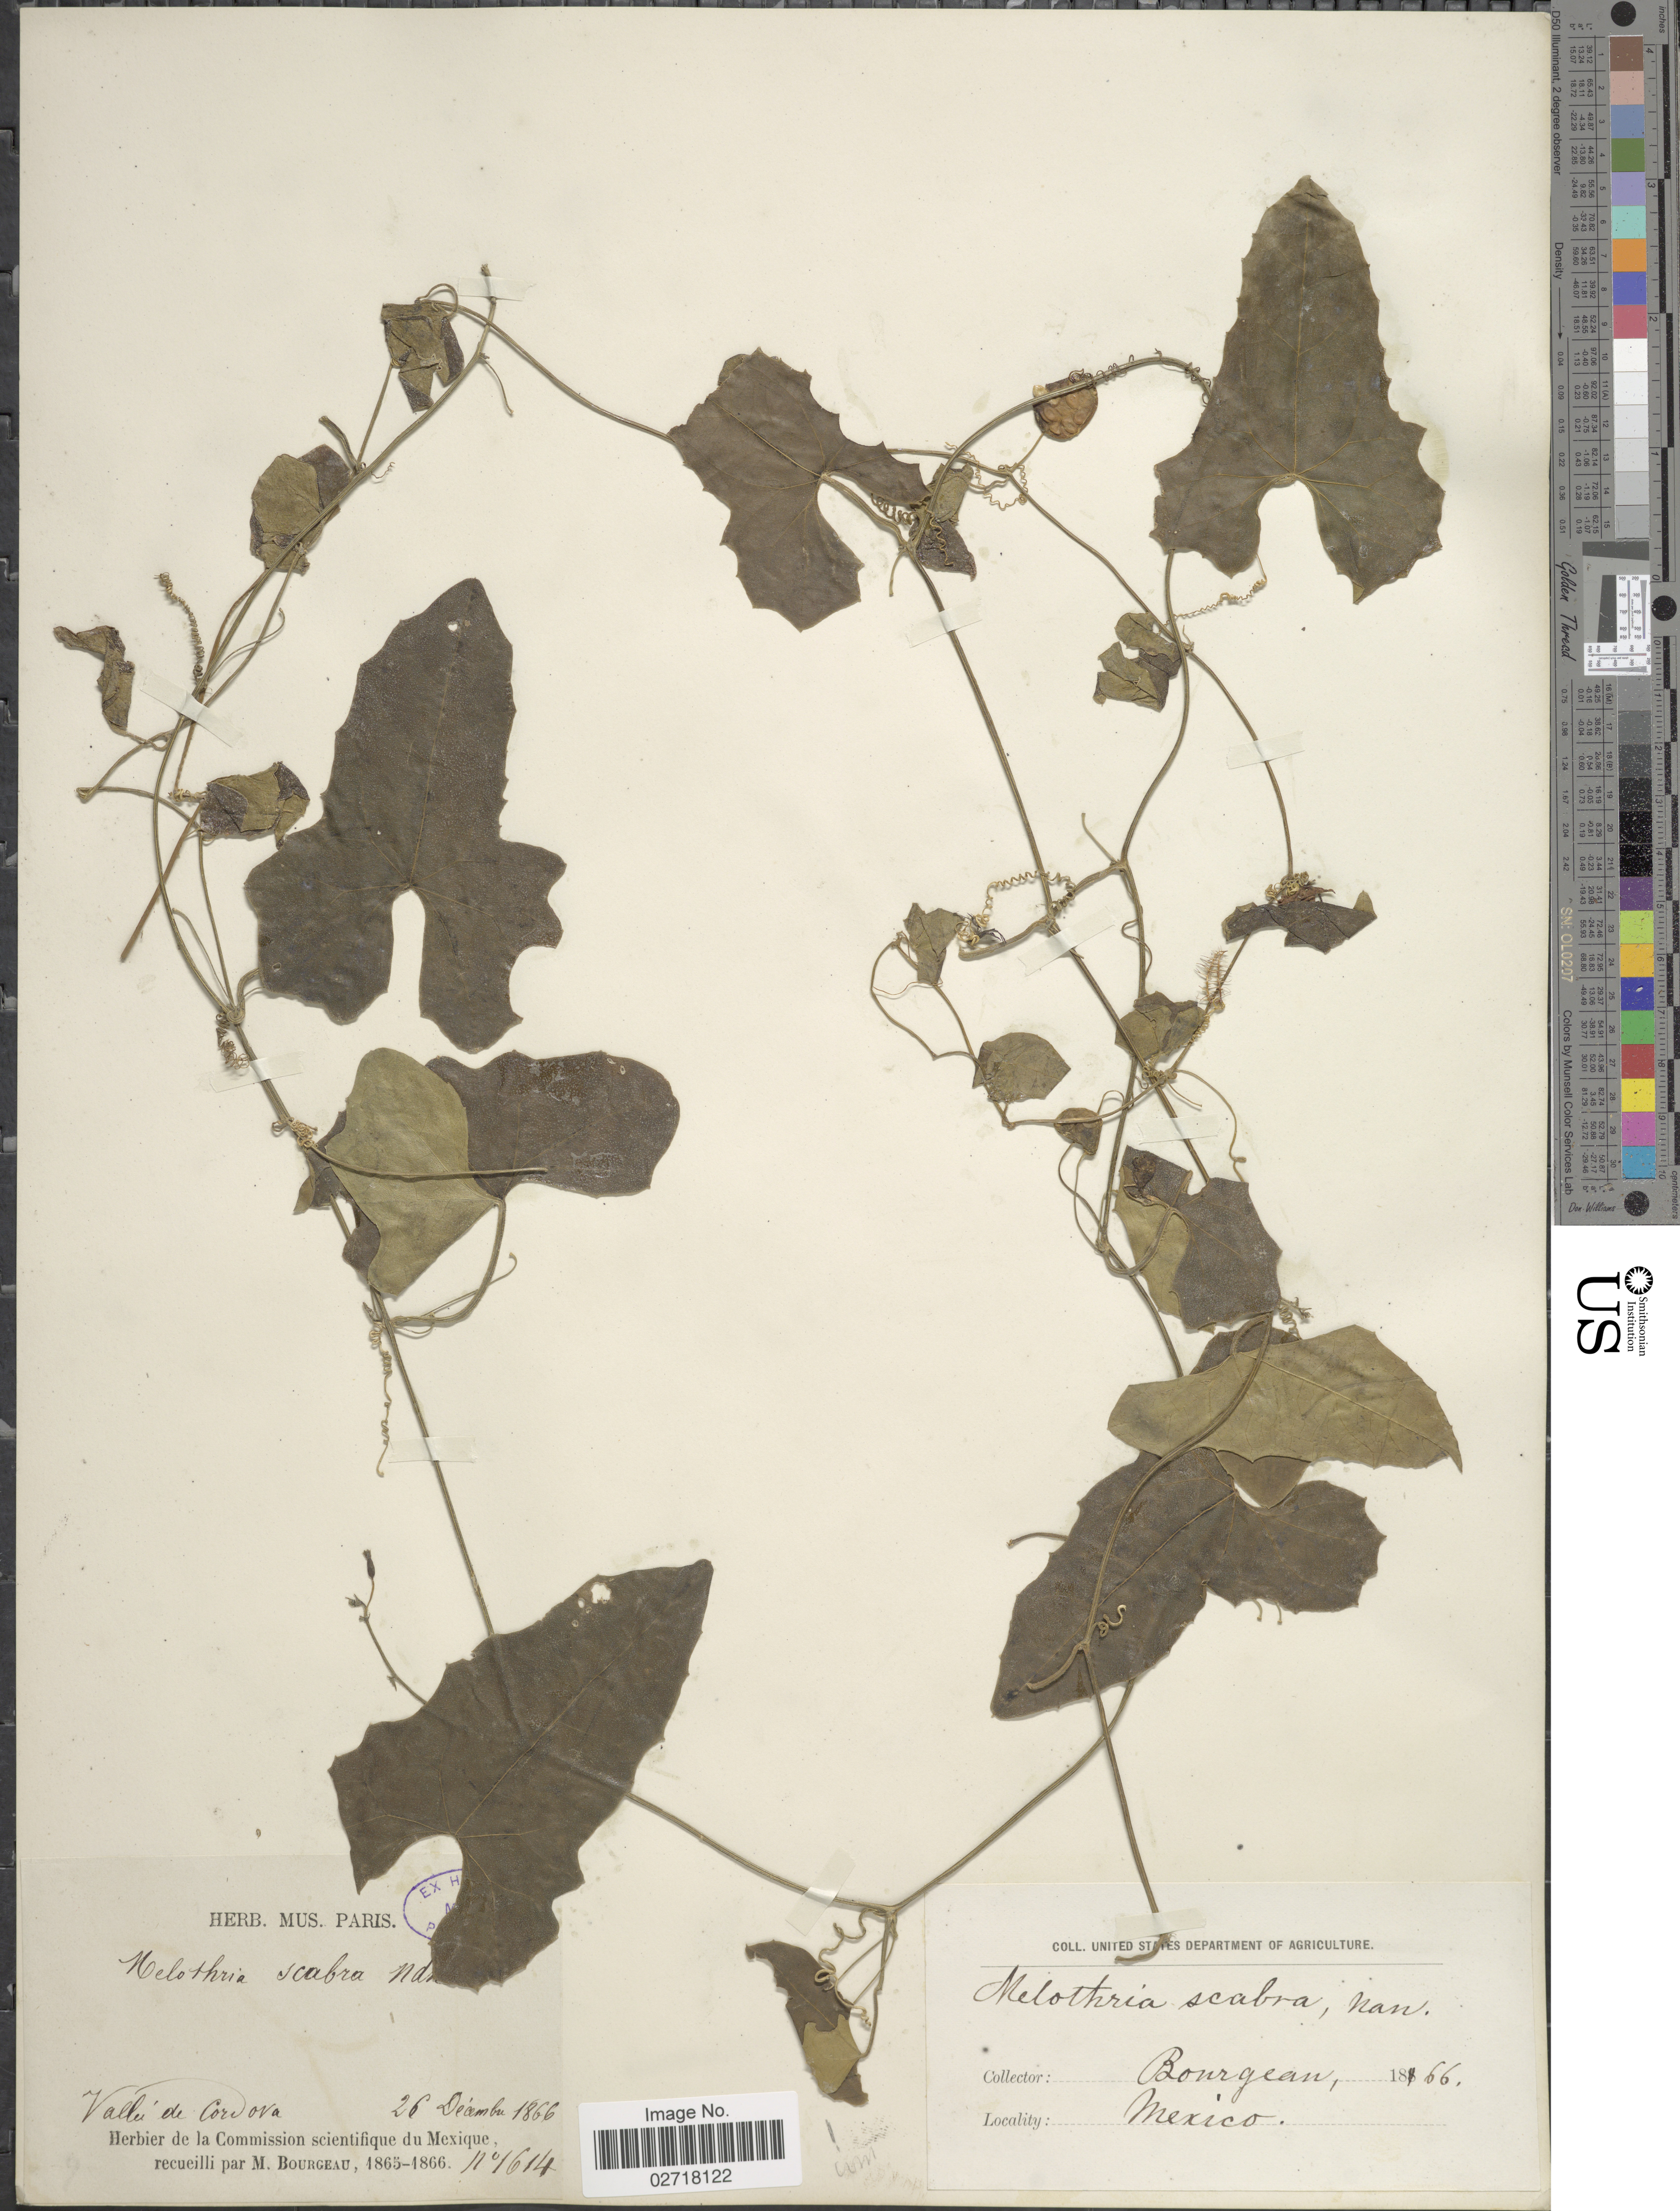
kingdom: Plantae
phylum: Tracheophyta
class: Magnoliopsida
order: Cucurbitales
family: Cucurbitaceae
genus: Melothria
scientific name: Melothria scabra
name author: Naudin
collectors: M. Bourgeau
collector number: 1614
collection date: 1866-12-26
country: Mexico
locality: Vallée de Cordova